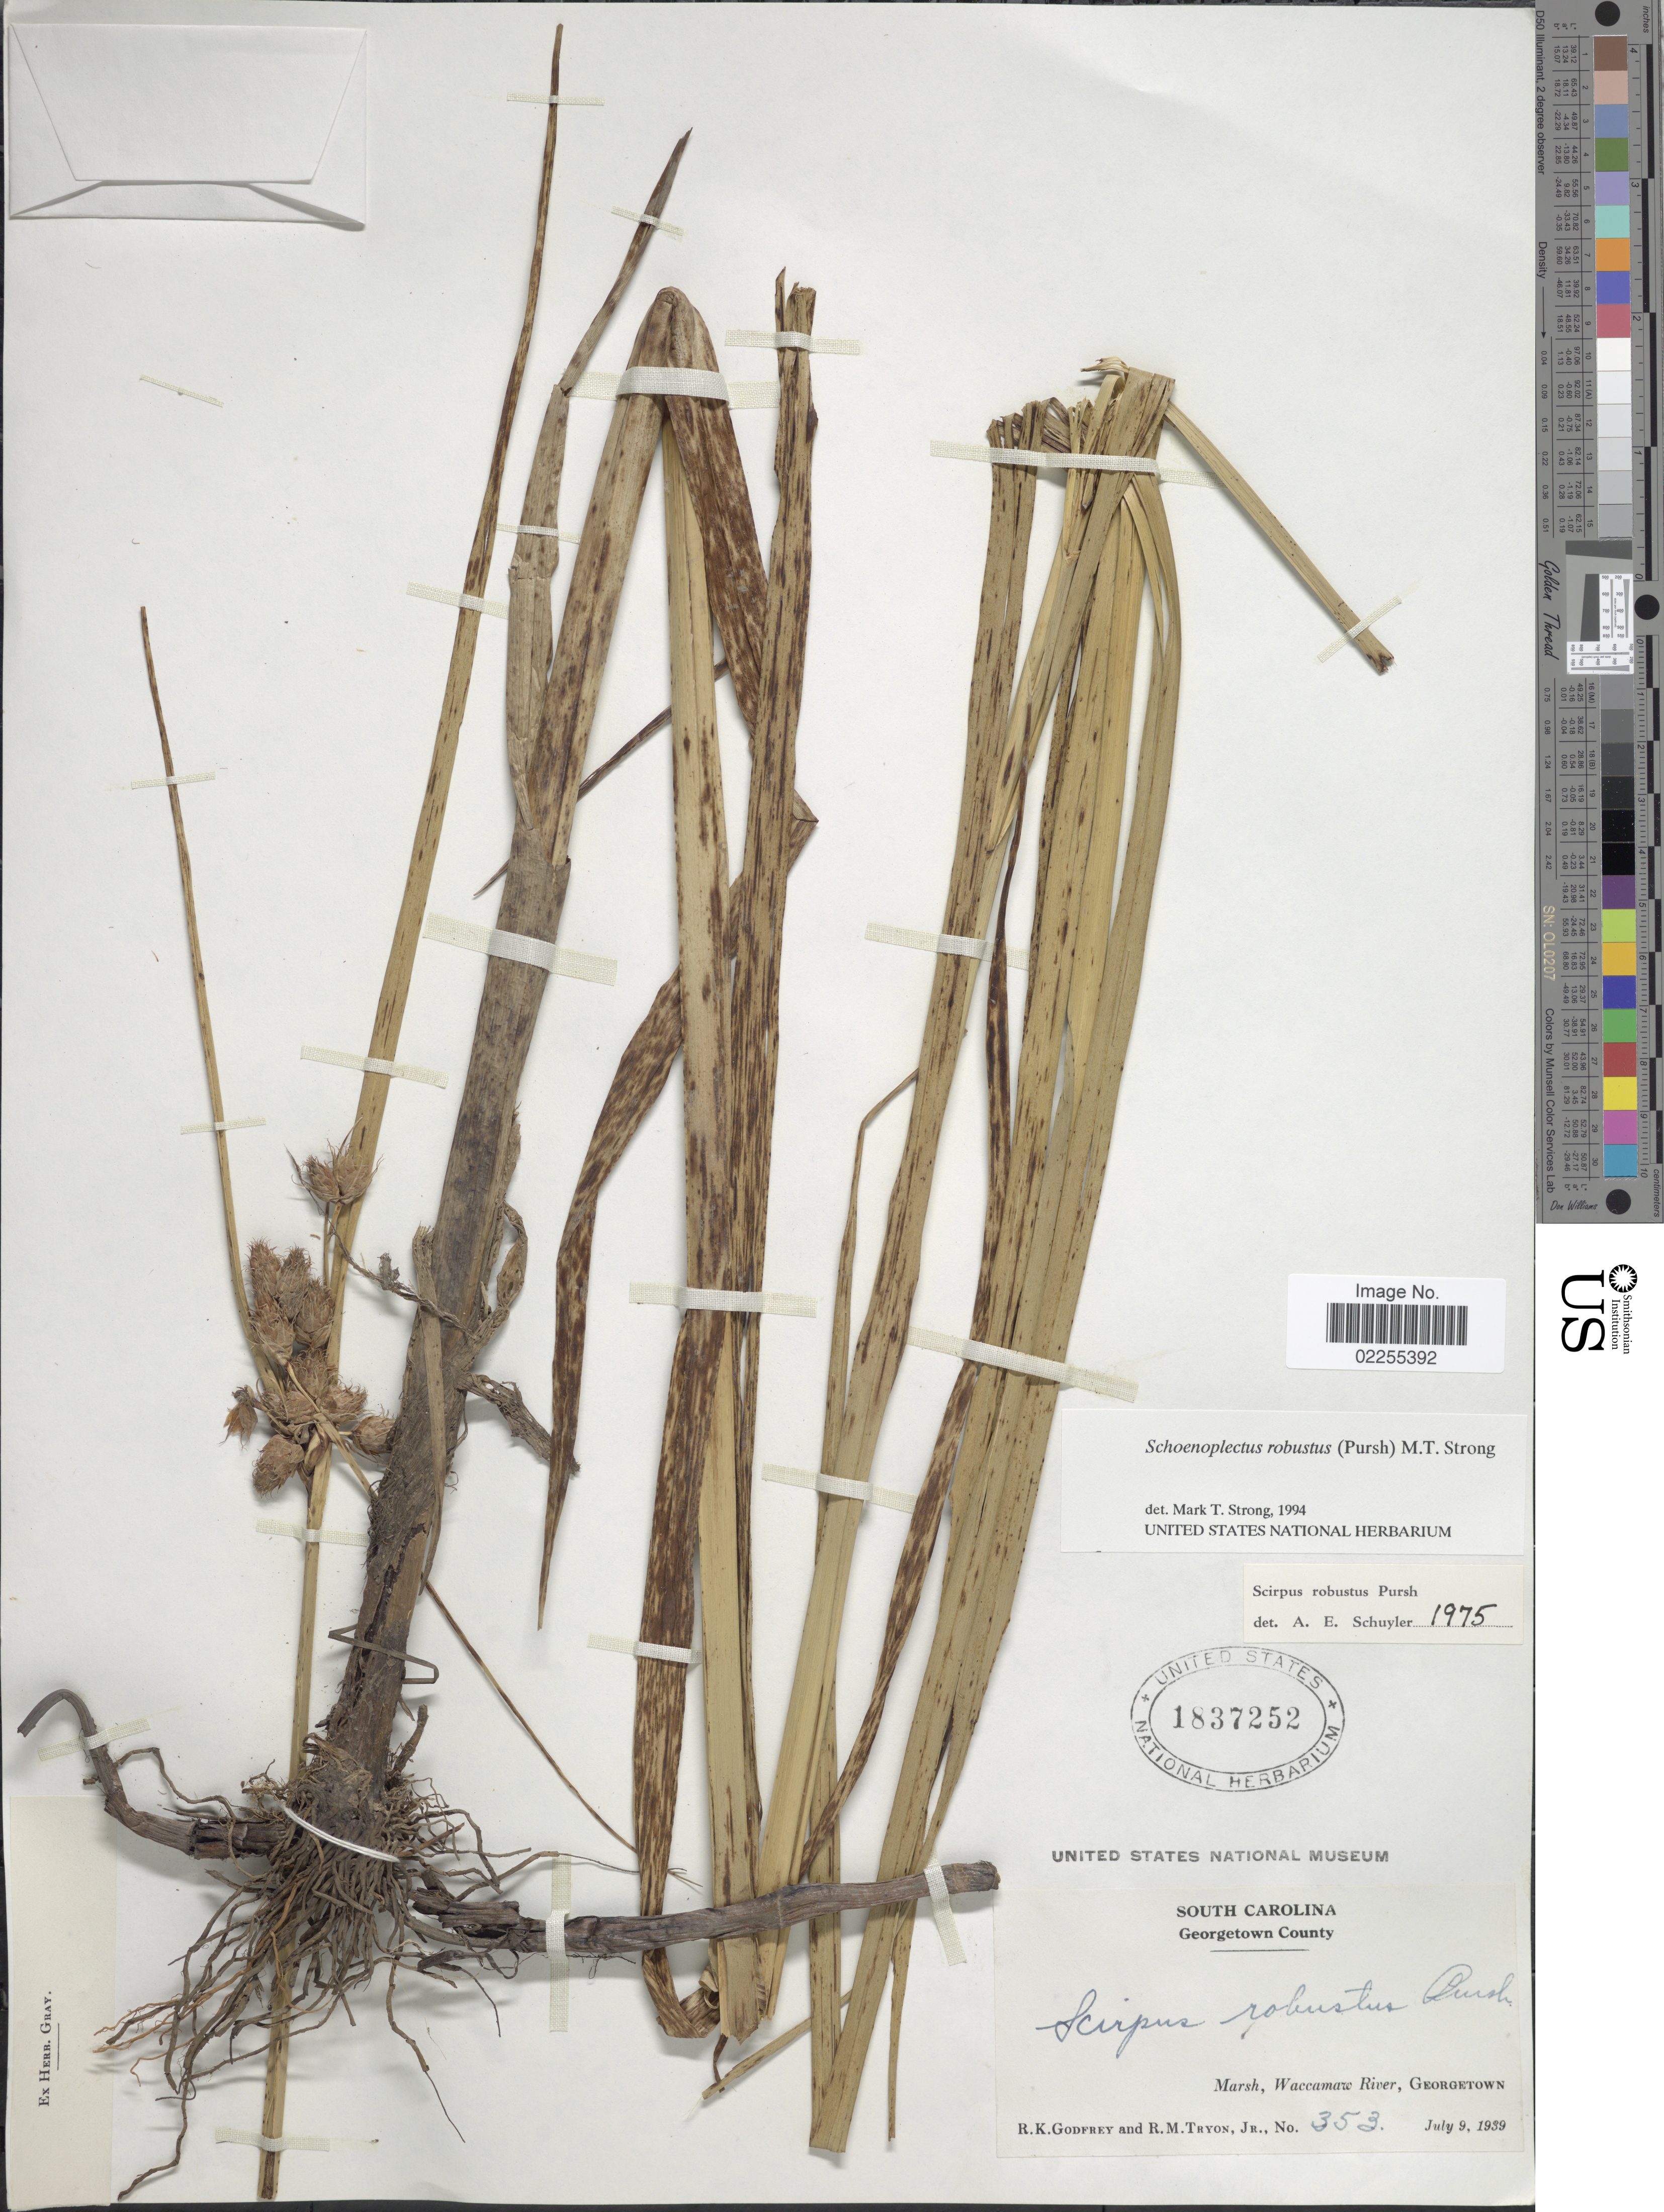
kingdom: Plantae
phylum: Tracheophyta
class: Liliopsida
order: Poales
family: Cyperaceae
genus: Bolboschoenus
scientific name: Bolboschoenus robustus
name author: (Pursh) Soják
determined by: Strong, M. T., (US), Smithsonian Institution - National Museum of Natural History (UNITED STATES)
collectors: R. K. Godfrey & R. M. Tryon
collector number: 353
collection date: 1939-07-09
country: United States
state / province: South Carolina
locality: Georgetown County, marsh, Waccamaw River, Georgetown.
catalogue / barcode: US 1837252